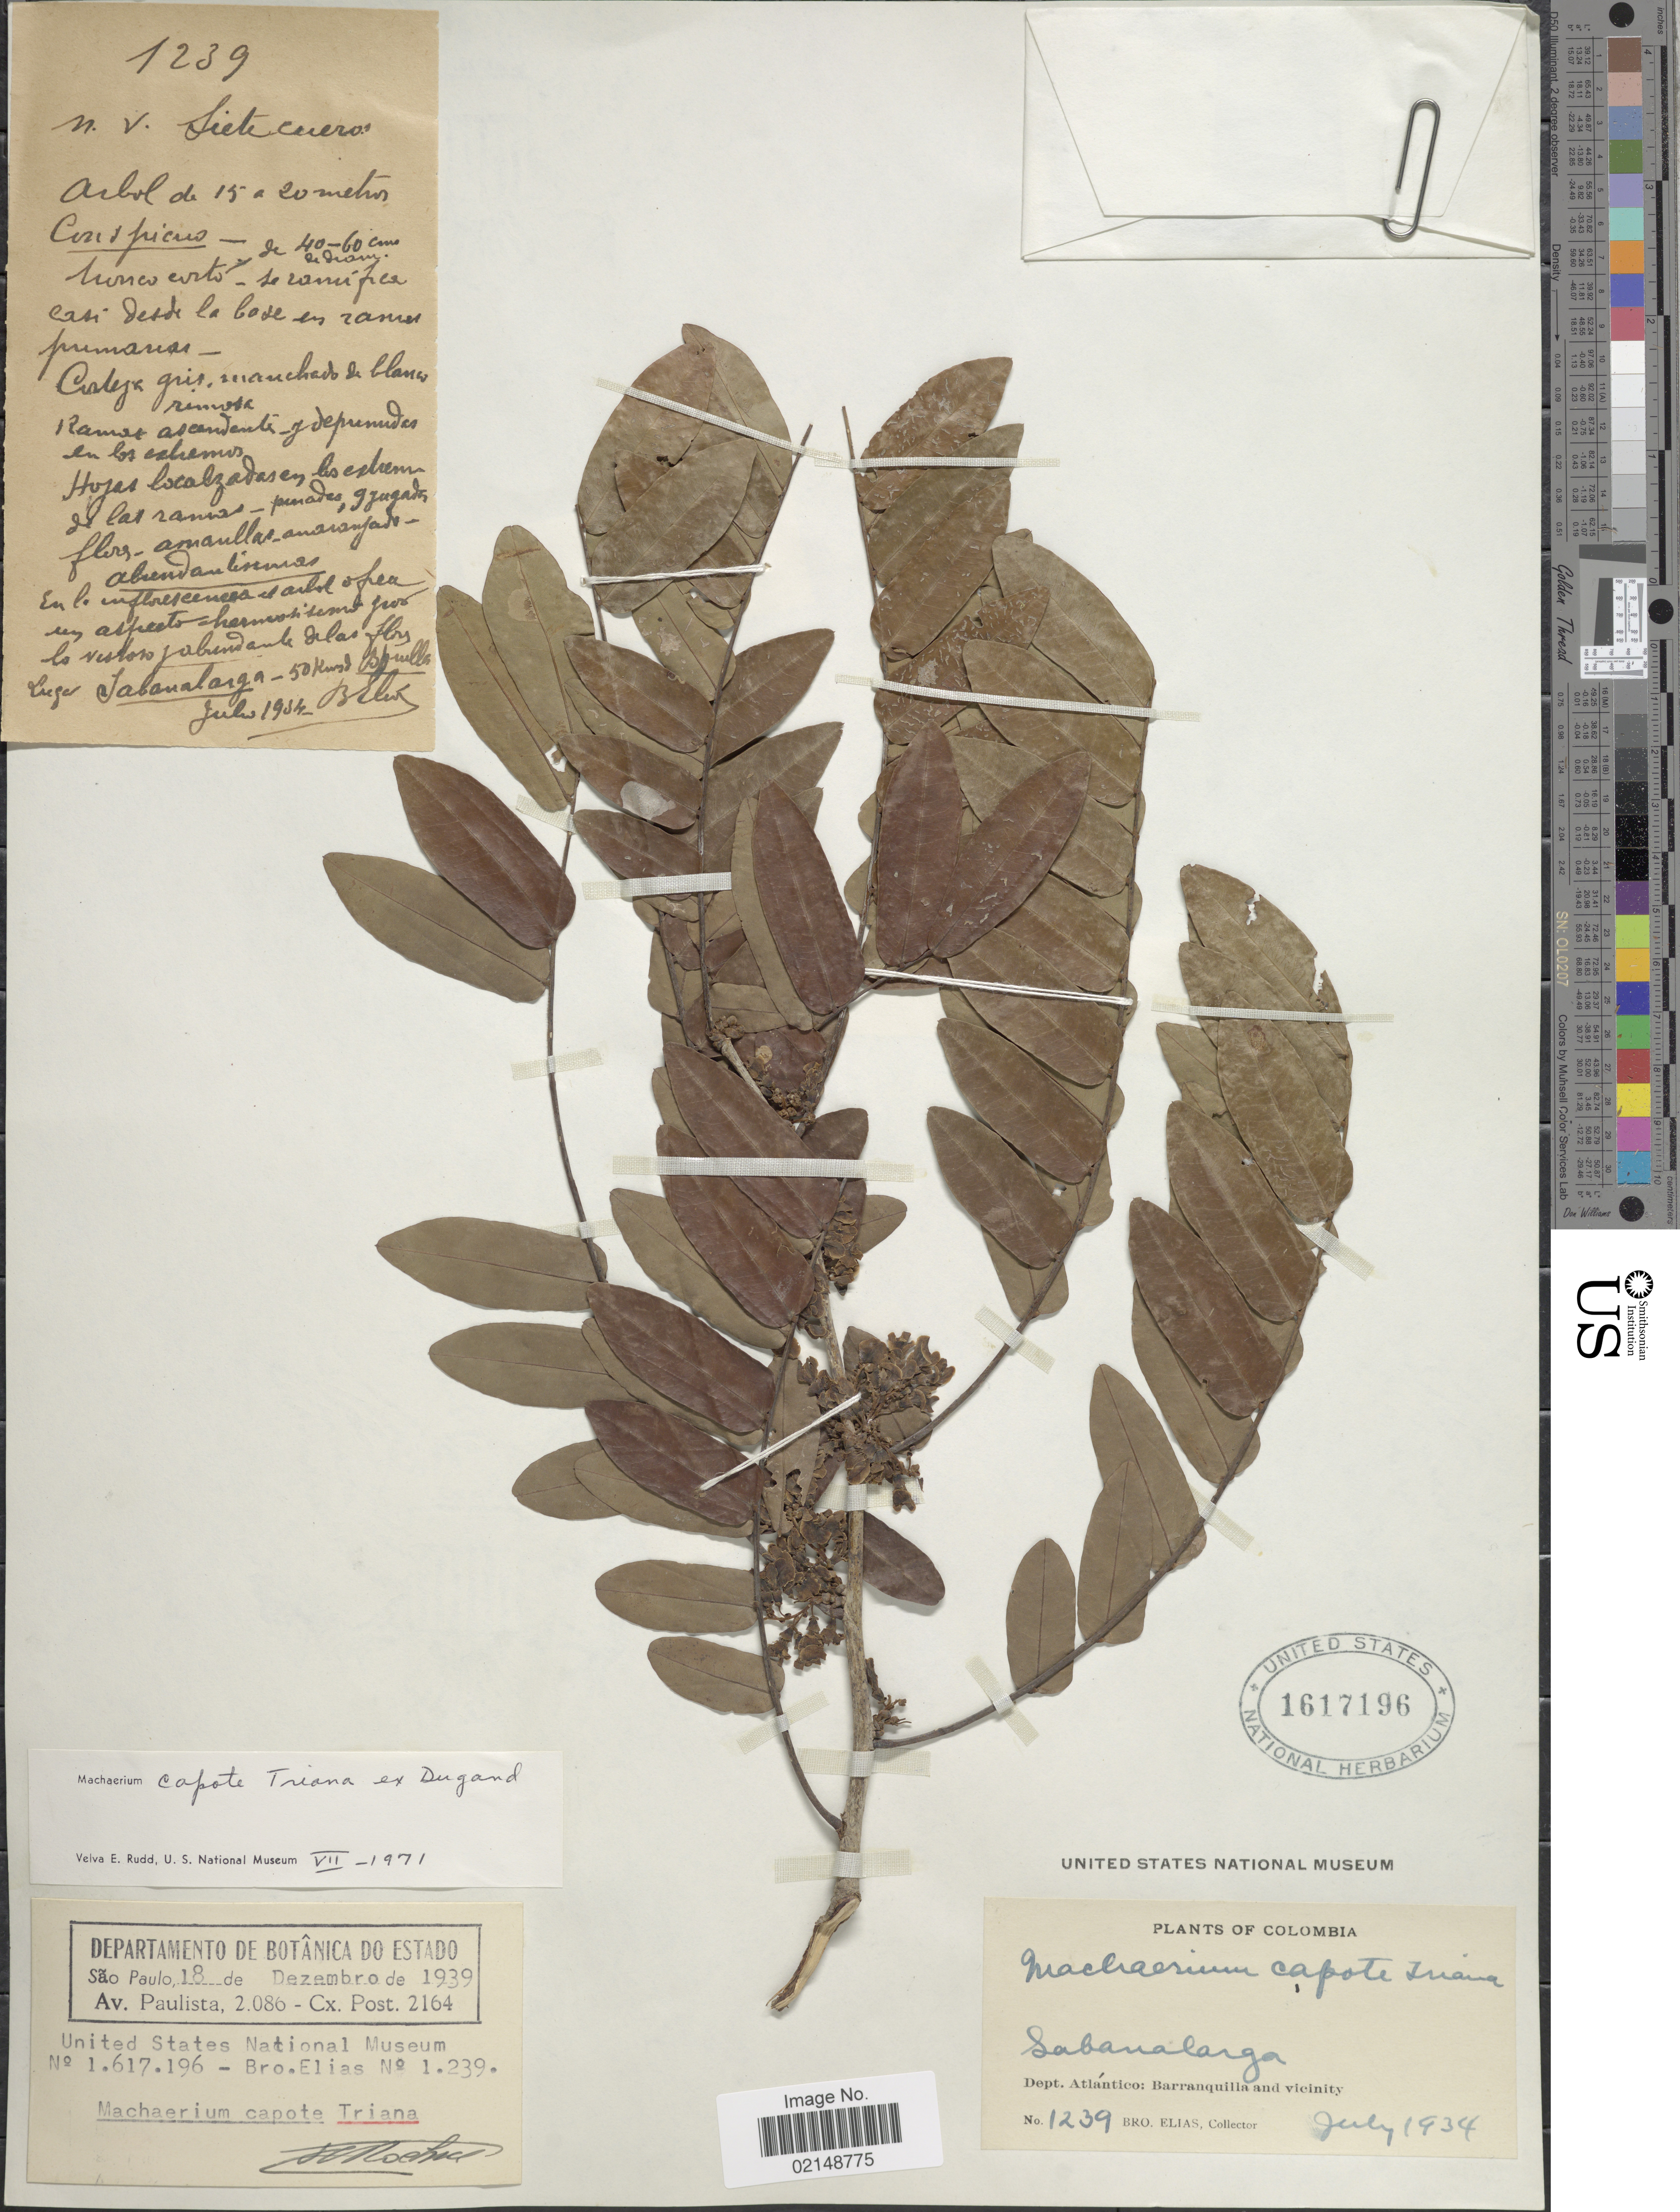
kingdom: Plantae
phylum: Tracheophyta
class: Magnoliopsida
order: Fabales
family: Fabaceae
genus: Machaerium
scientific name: Machaerium capote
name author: Triana ex Dugand G.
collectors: Bro. Elias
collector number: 1239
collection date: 1934-07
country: Colombia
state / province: Atlántico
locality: Barranquilla and Vicinity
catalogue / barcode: US 1617196